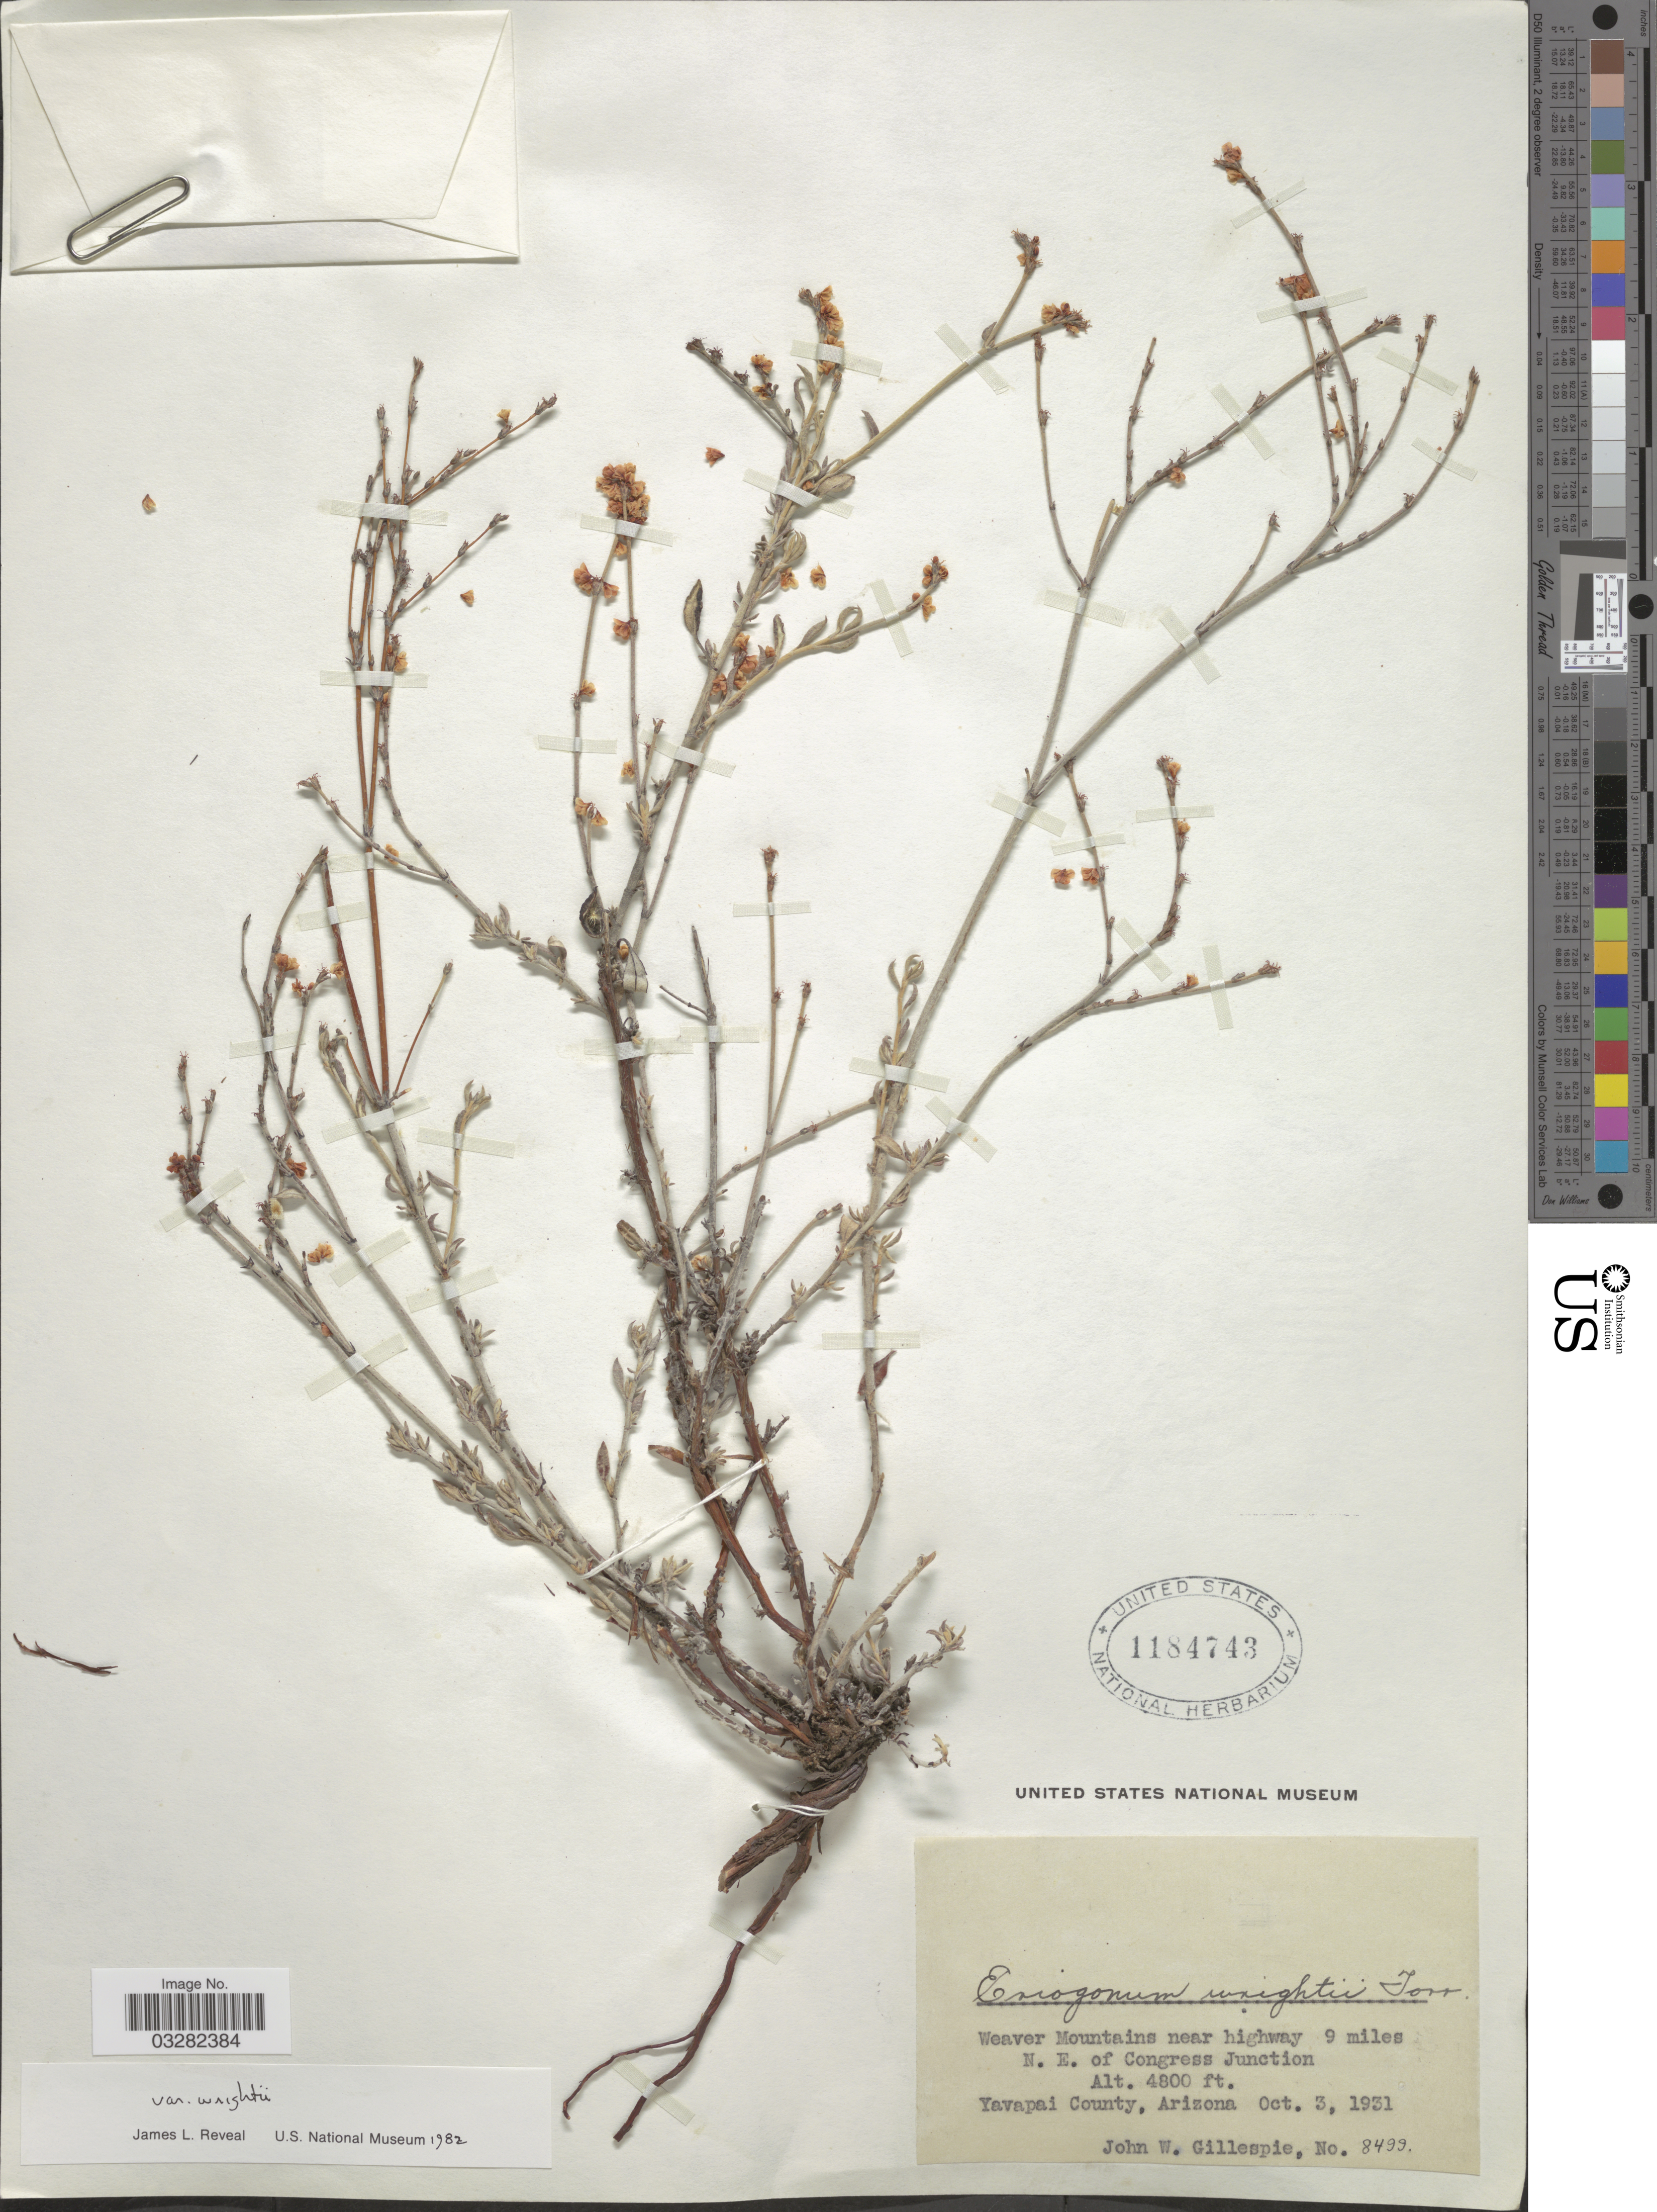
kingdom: Plantae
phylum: Tracheophyta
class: Magnoliopsida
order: Caryophyllales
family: Polygonaceae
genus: Eriogonum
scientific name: Eriogonum wrightii var. wrightii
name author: Torr. ex Benth.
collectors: J. W. Gillespie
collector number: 8499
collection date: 1931-10-03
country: United States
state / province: Arizona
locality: Weaver Mountains near highway 9 miles N.E. of Congress Junction. Yavapai County.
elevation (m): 1463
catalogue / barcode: US 1184743